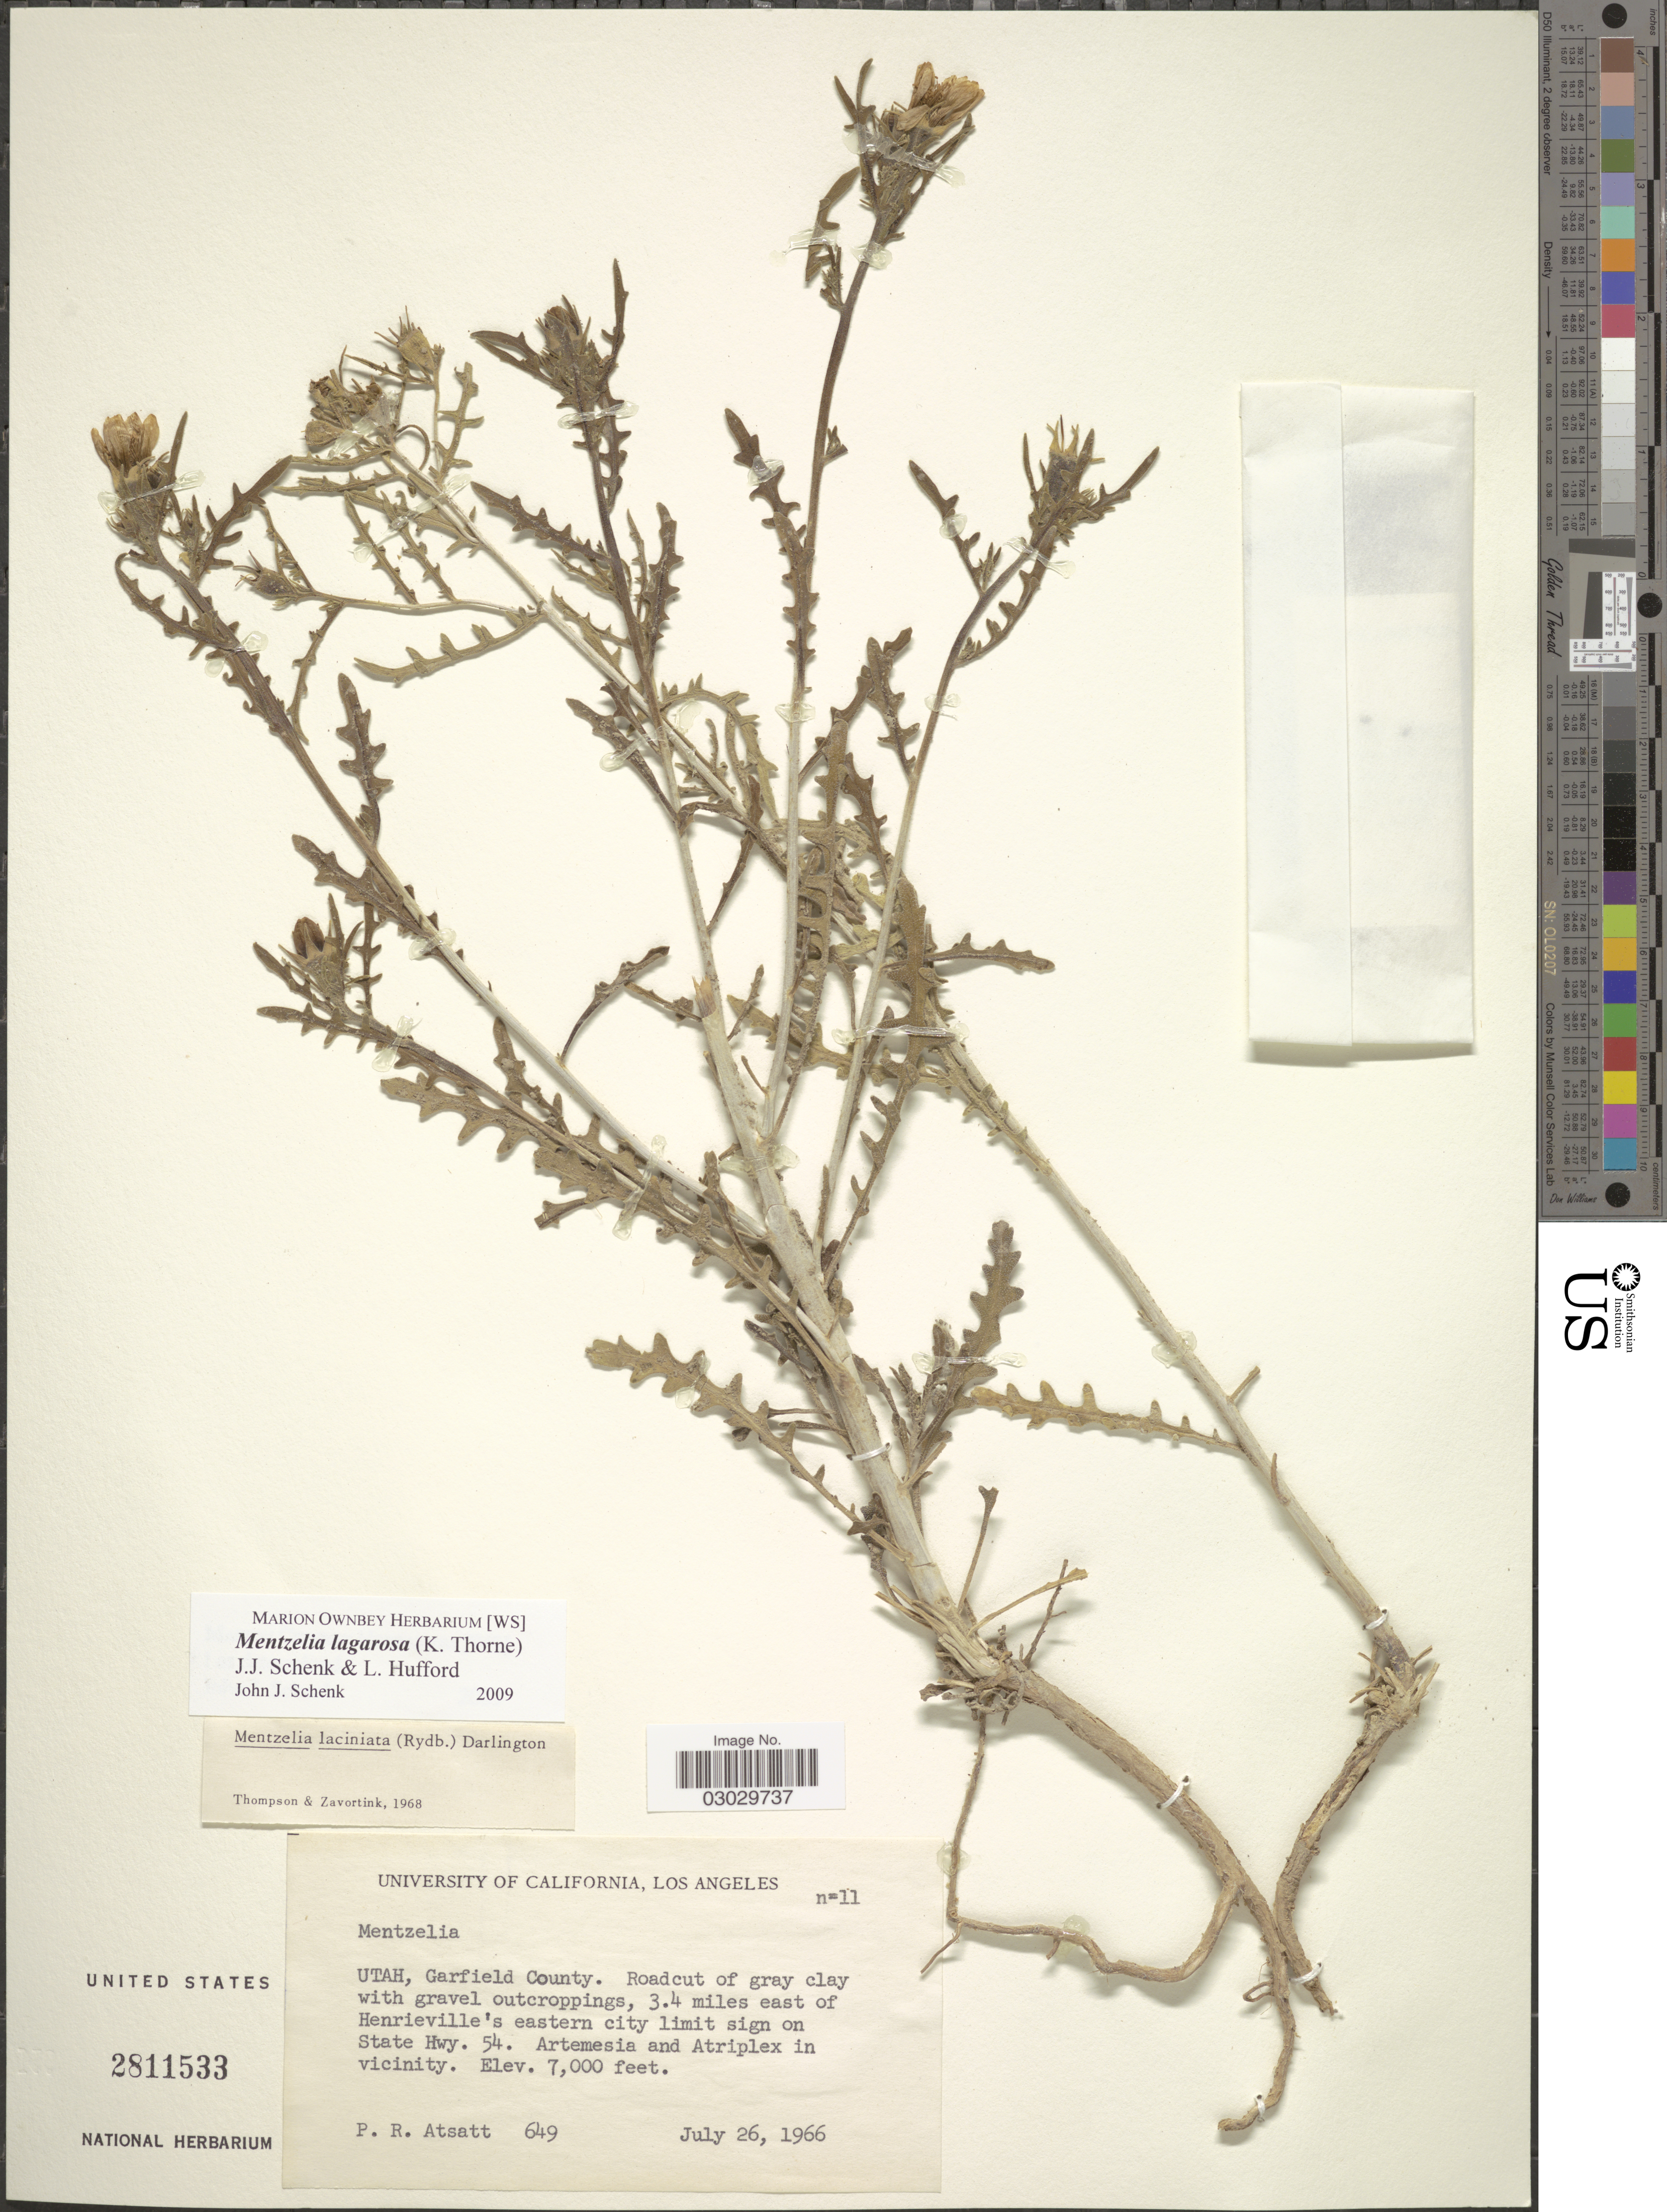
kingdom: Plantae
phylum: Tracheophyta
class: Magnoliopsida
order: Cornales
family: Loasaceae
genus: Mentzelia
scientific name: Mentzelia lagarosa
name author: (K.H. Thorne) J.J. Schenk & L. Hufford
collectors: P. R. Atsatt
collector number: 649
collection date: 1966-07-26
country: United States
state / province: Utah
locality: Garfield County. Roadcut of gray clay with gravel outcroppings, 3.4 miles east of Henrieville's eastern city limit sign on State Hwy. 54.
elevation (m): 2134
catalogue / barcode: US 2811533